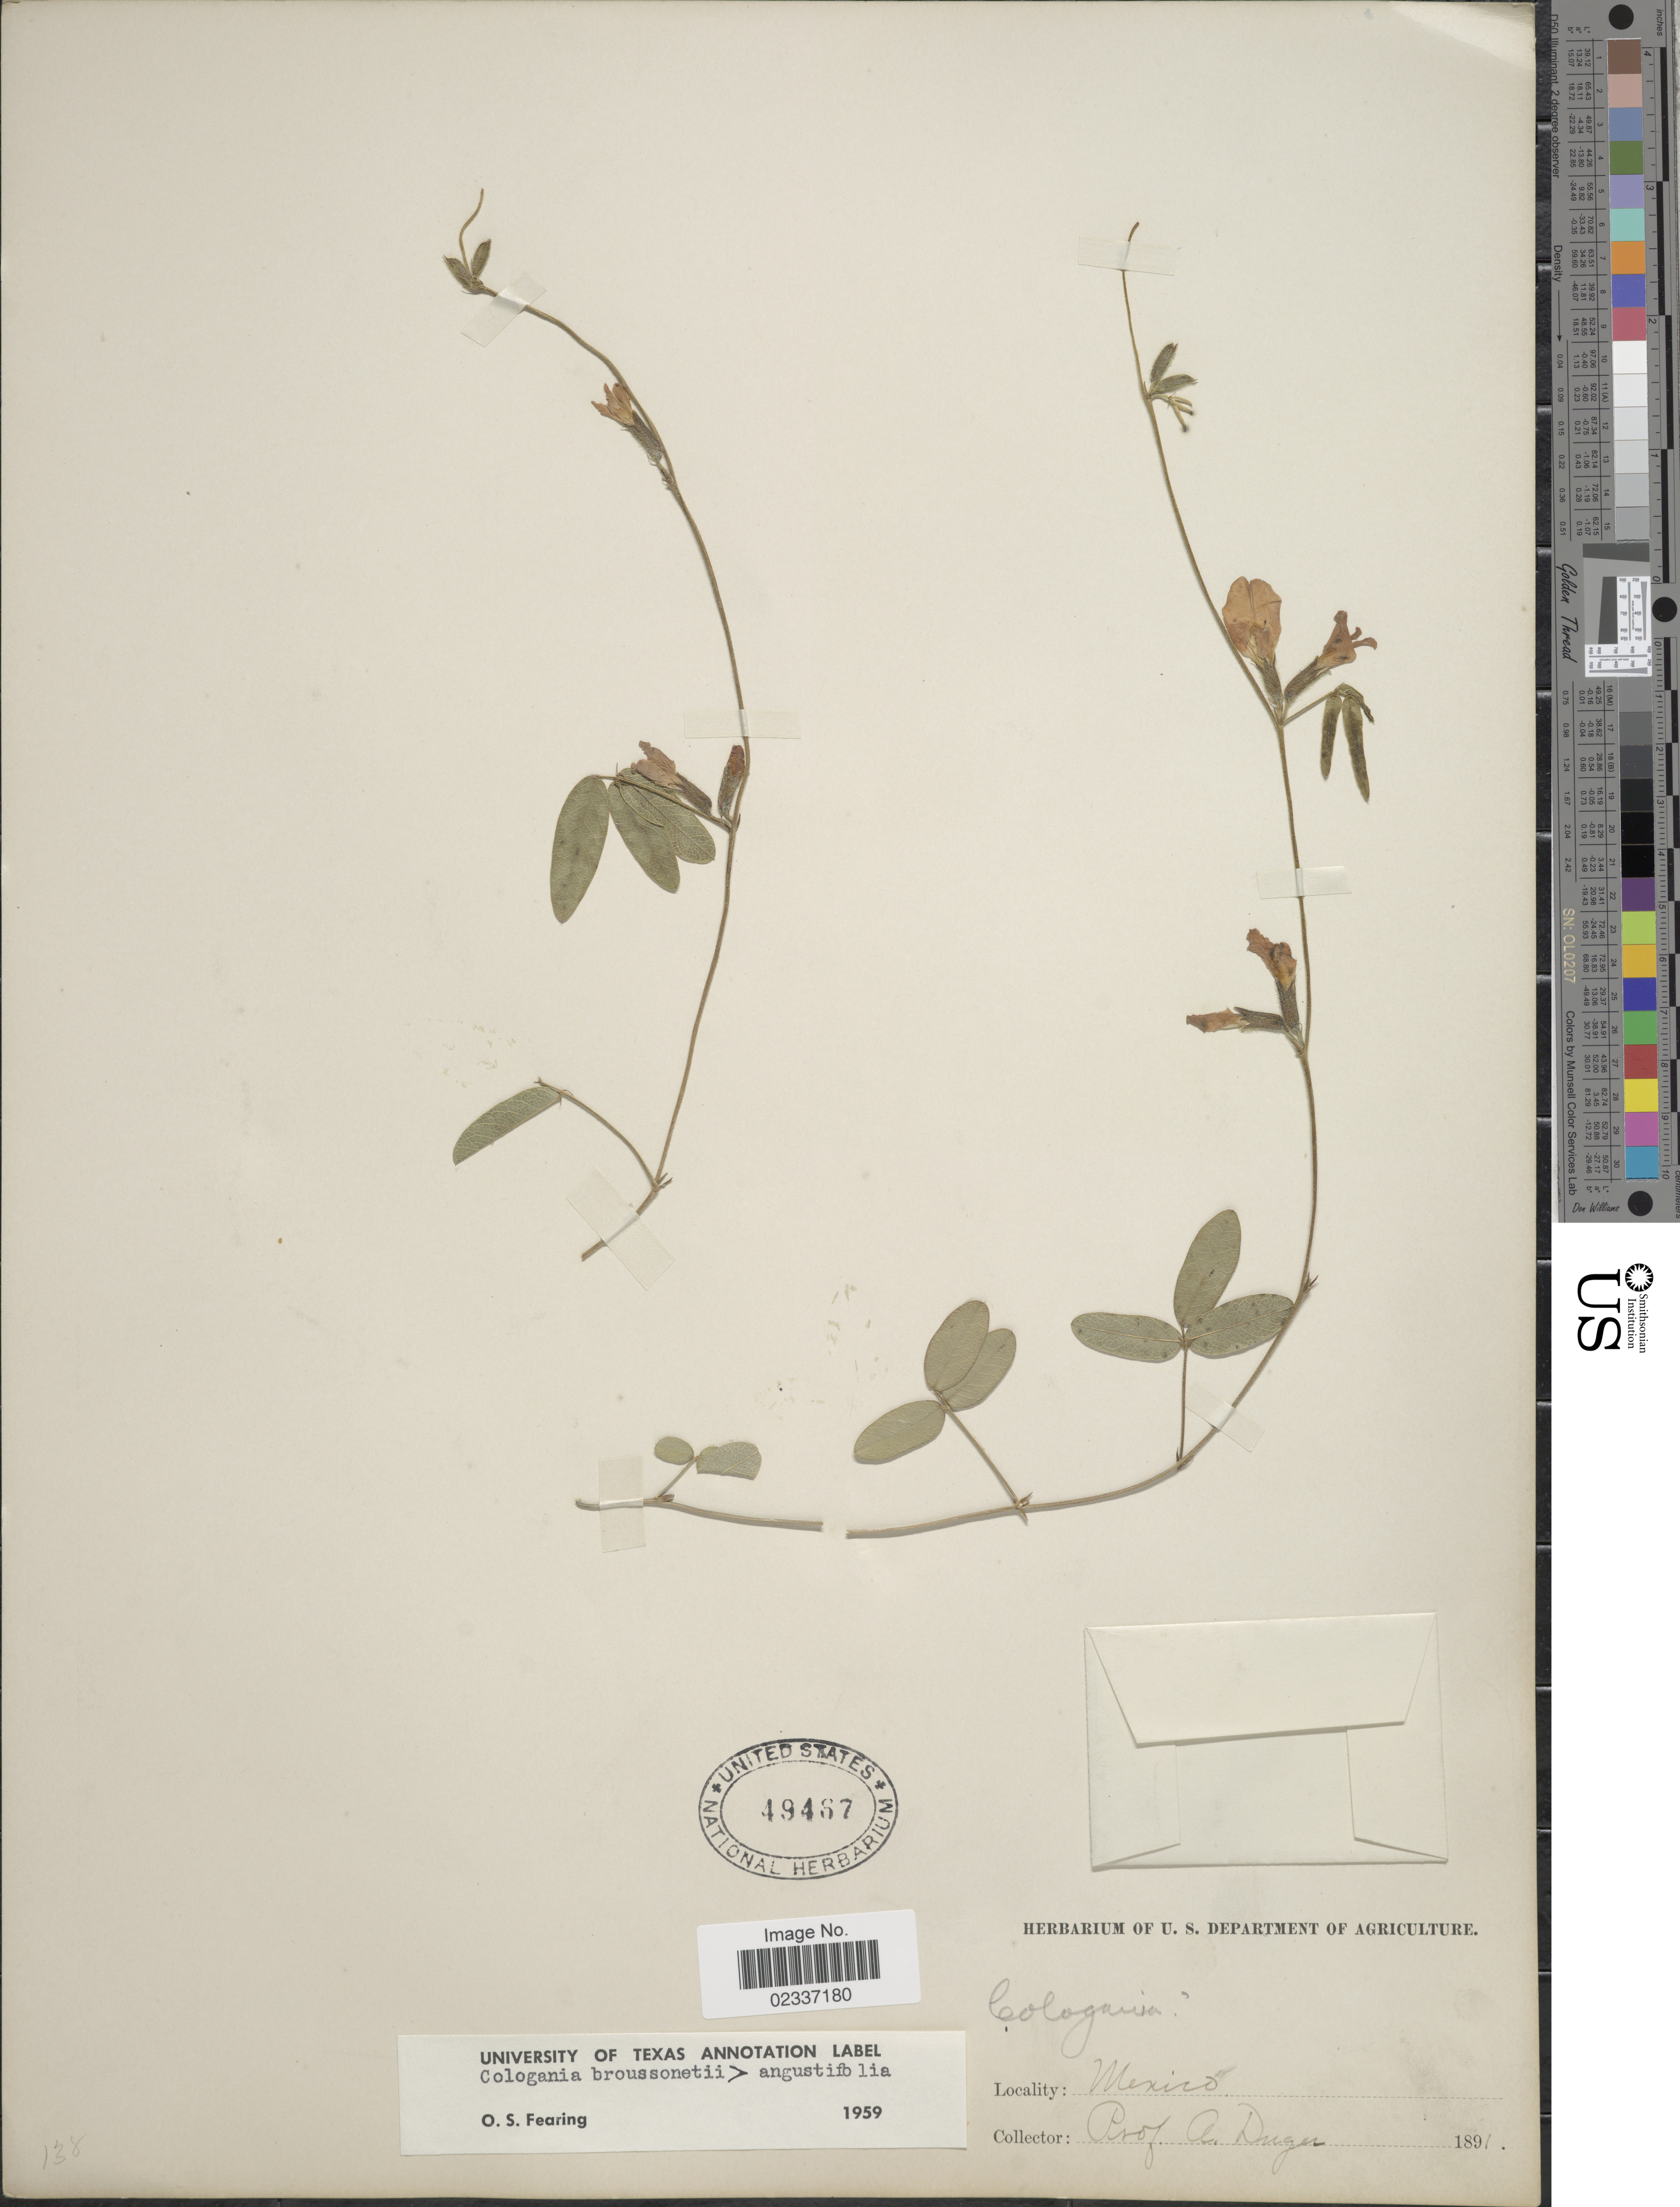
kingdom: Plantae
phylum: Tracheophyta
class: Magnoliopsida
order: Fabales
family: Fabaceae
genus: Cologania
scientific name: Cologania broussonetii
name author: (Balb.) DC.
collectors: A. Duges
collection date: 1897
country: Mexico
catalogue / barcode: US 49467